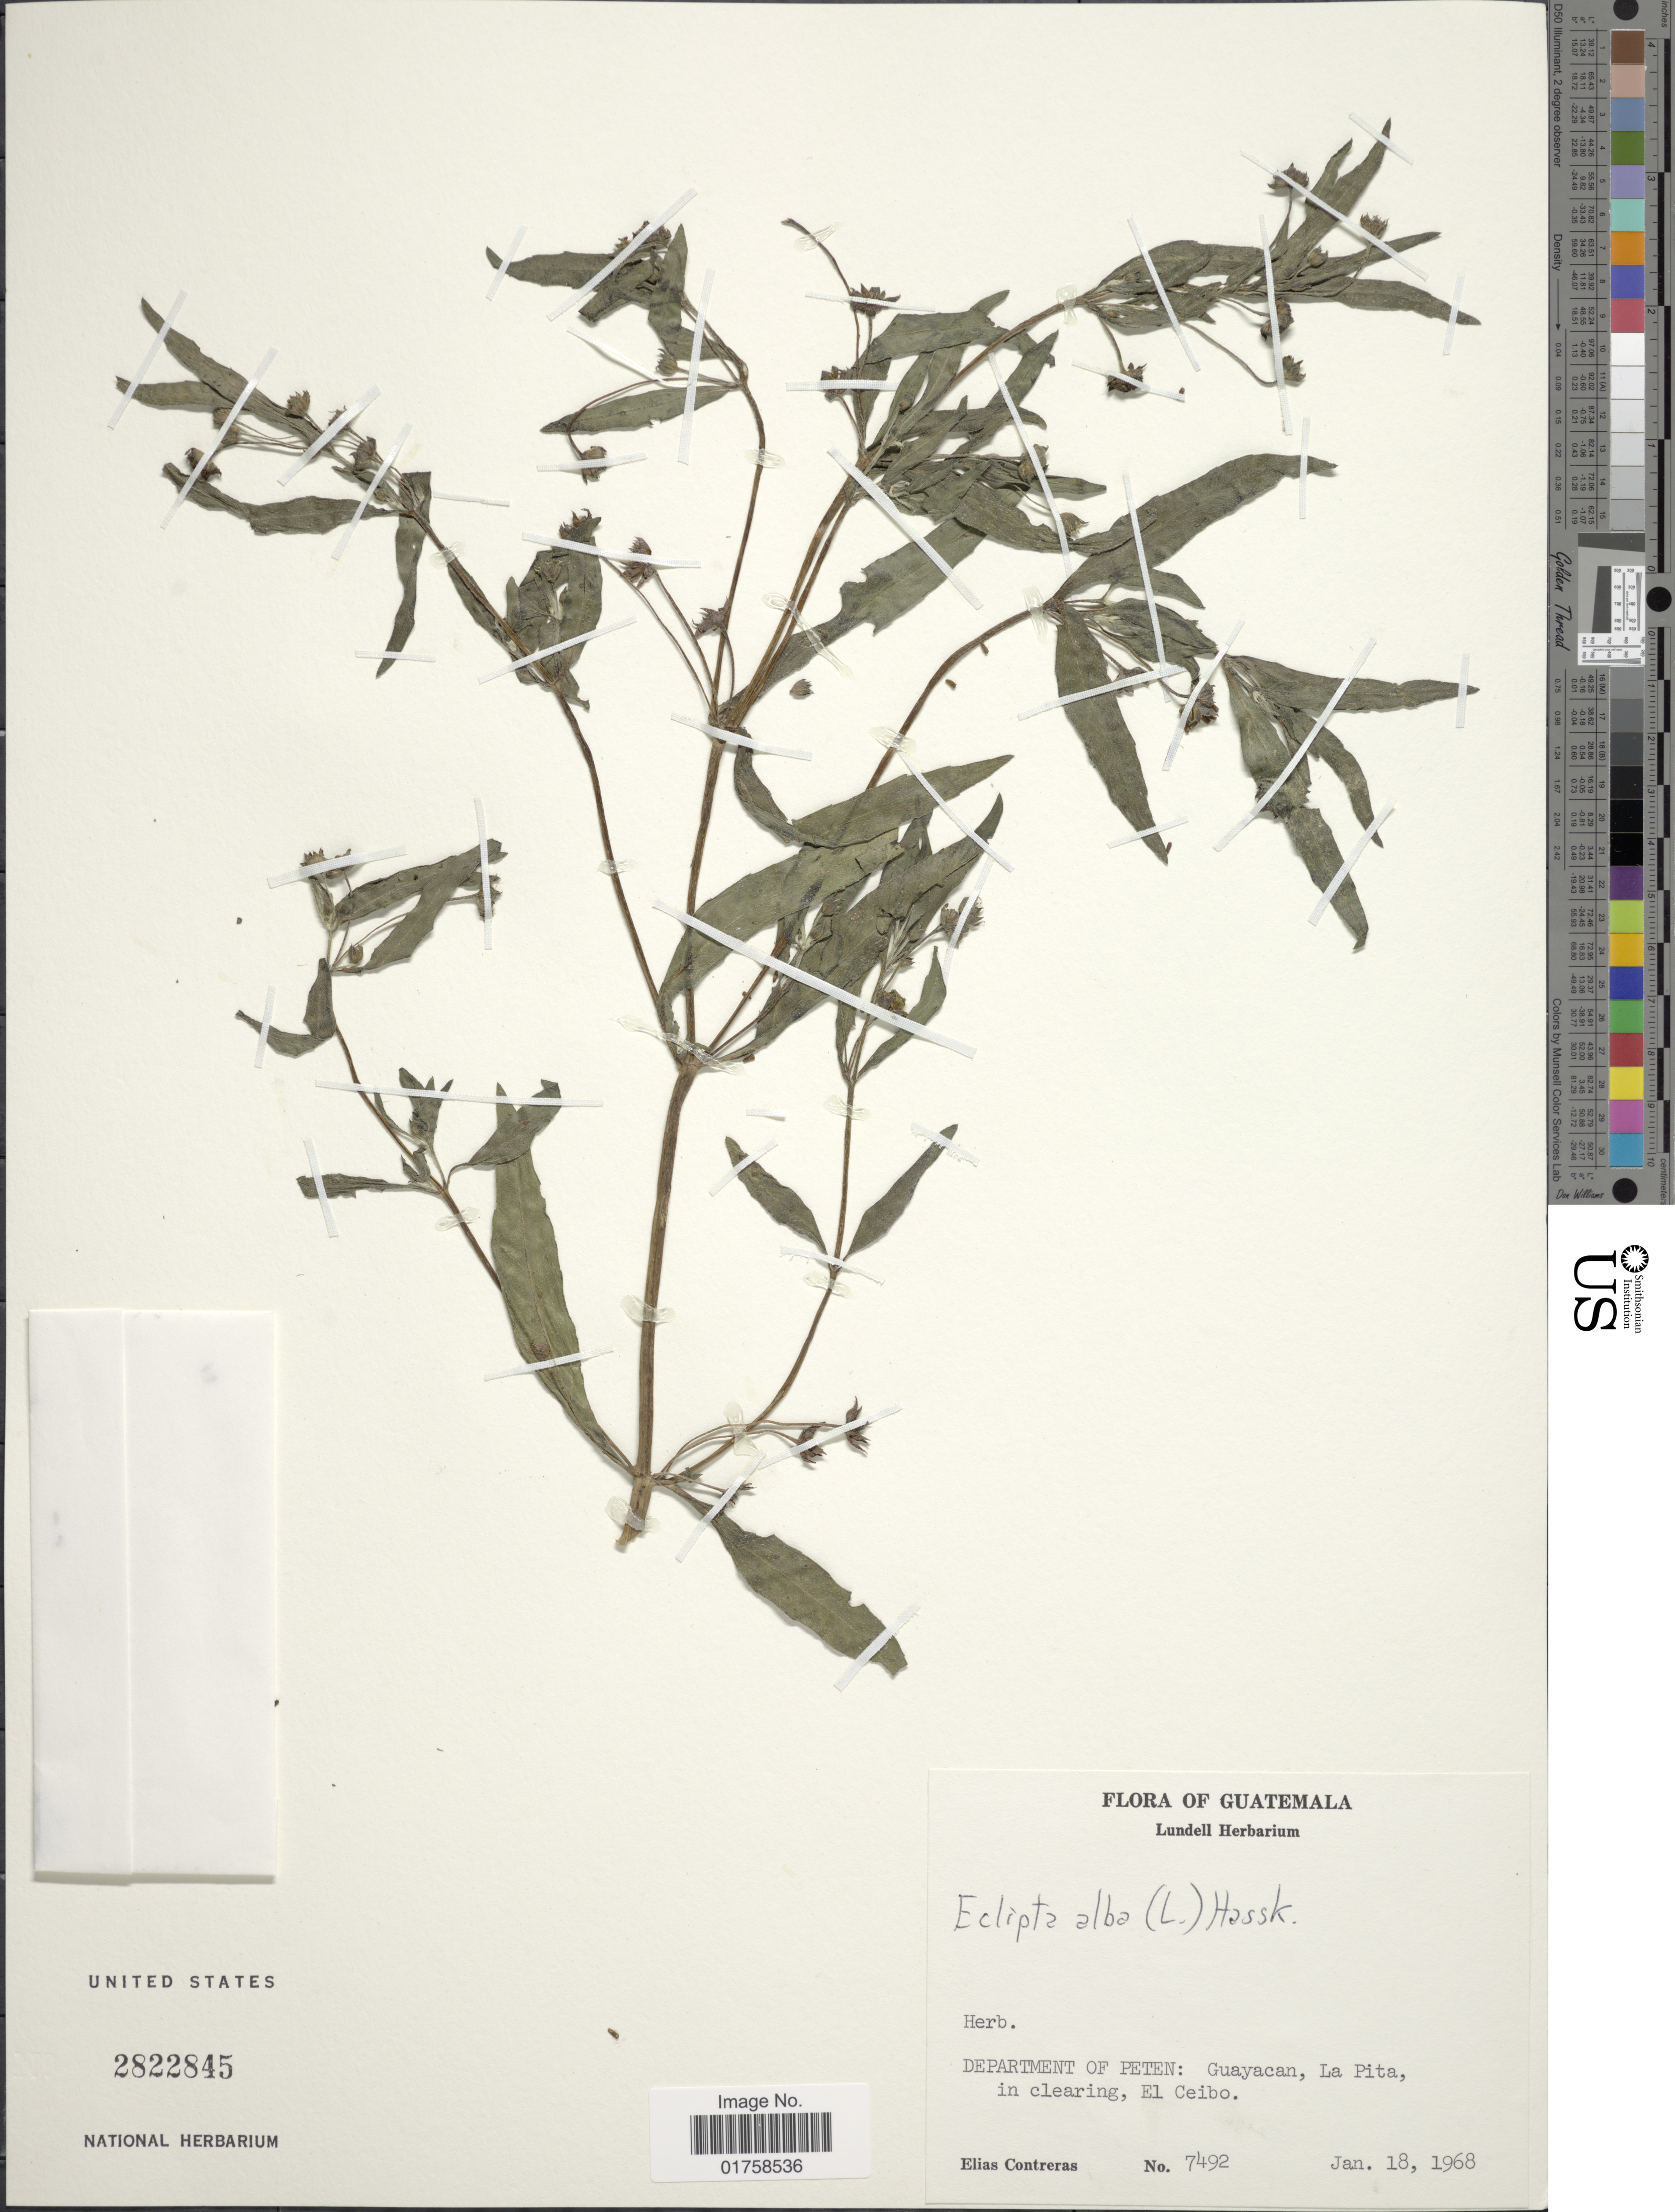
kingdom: Plantae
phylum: Tracheophyta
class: Magnoliopsida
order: Asterales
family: Asteraceae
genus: Eclipta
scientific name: Eclipta alba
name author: (L.) Hassk.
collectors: E. Contreras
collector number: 7492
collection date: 1968-01-18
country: Guatemala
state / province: El Petén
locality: Guatemala. Department of Peten: Guayacan, La pita, in clearing, El Ceibo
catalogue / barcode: US 2822845